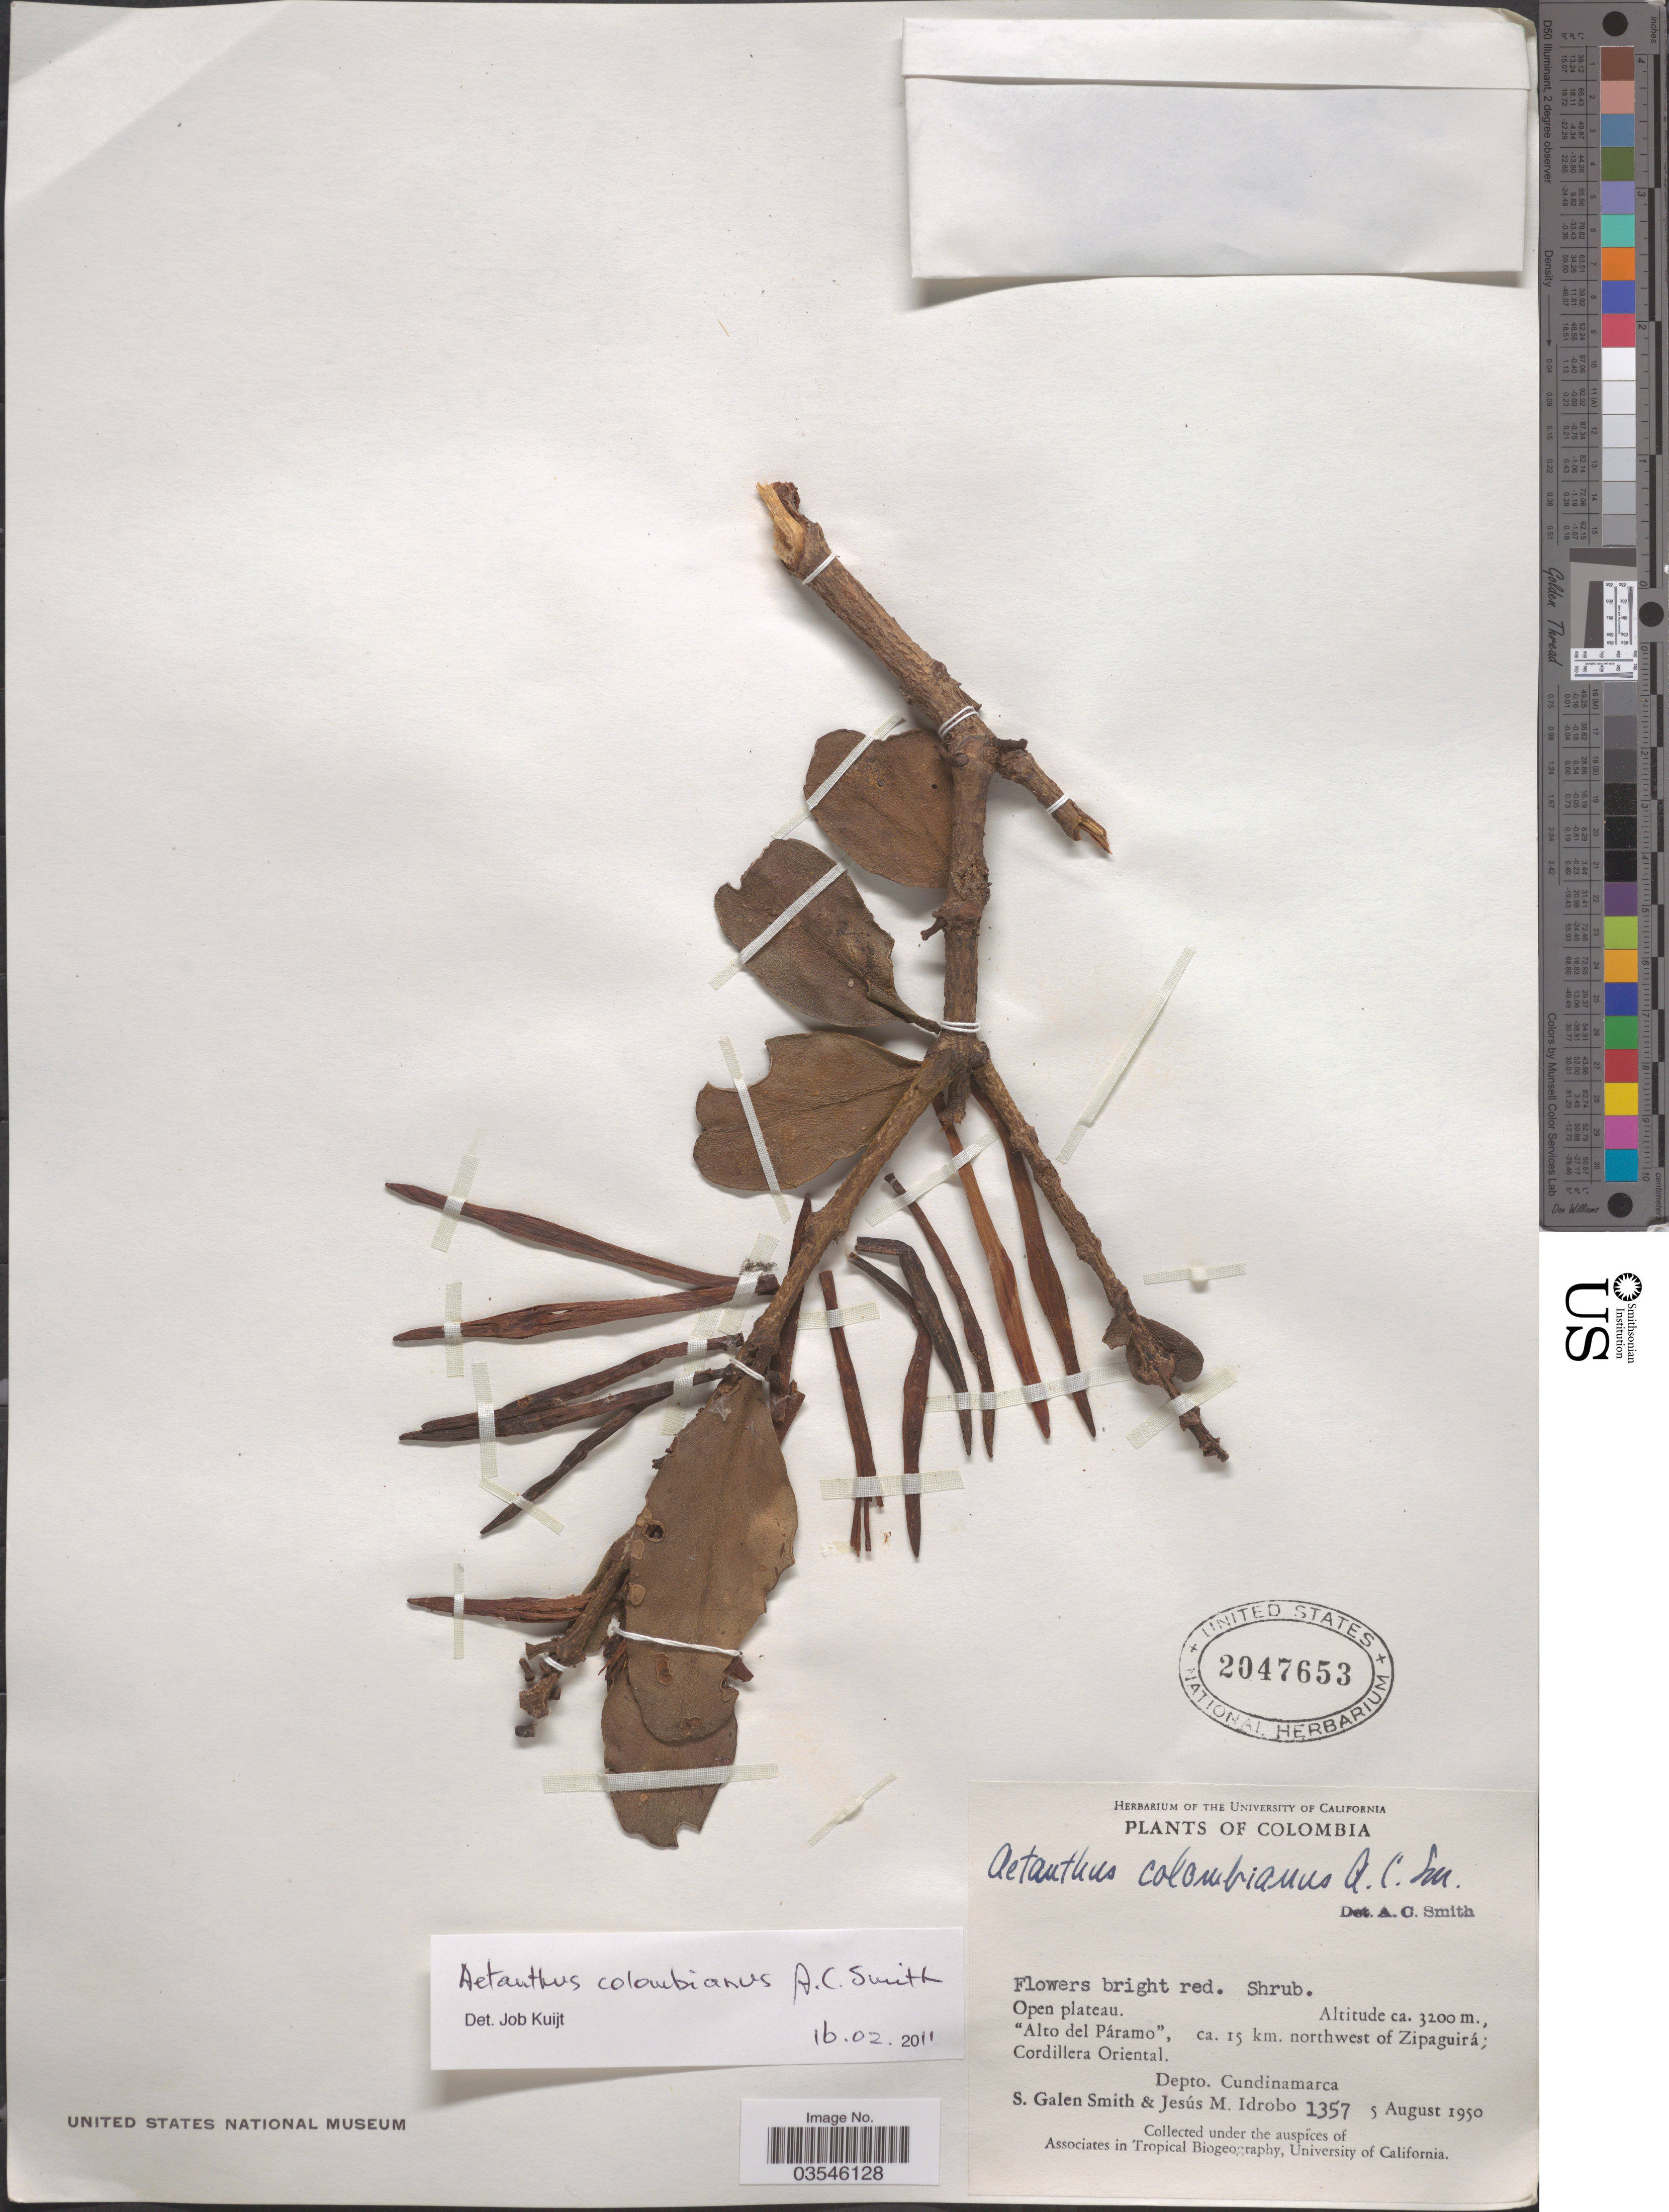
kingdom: Plantae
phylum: Tracheophyta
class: Magnoliopsida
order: Santalales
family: Loranthaceae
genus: Aetanthus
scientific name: Aetanthus colombianus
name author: A.C. Sm.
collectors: S. G. Smith & J. M. Idrobo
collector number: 1357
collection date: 1950-08-05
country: Colombia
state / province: Cundinamarca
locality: Alto del Páramo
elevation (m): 3200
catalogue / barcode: US 2047653